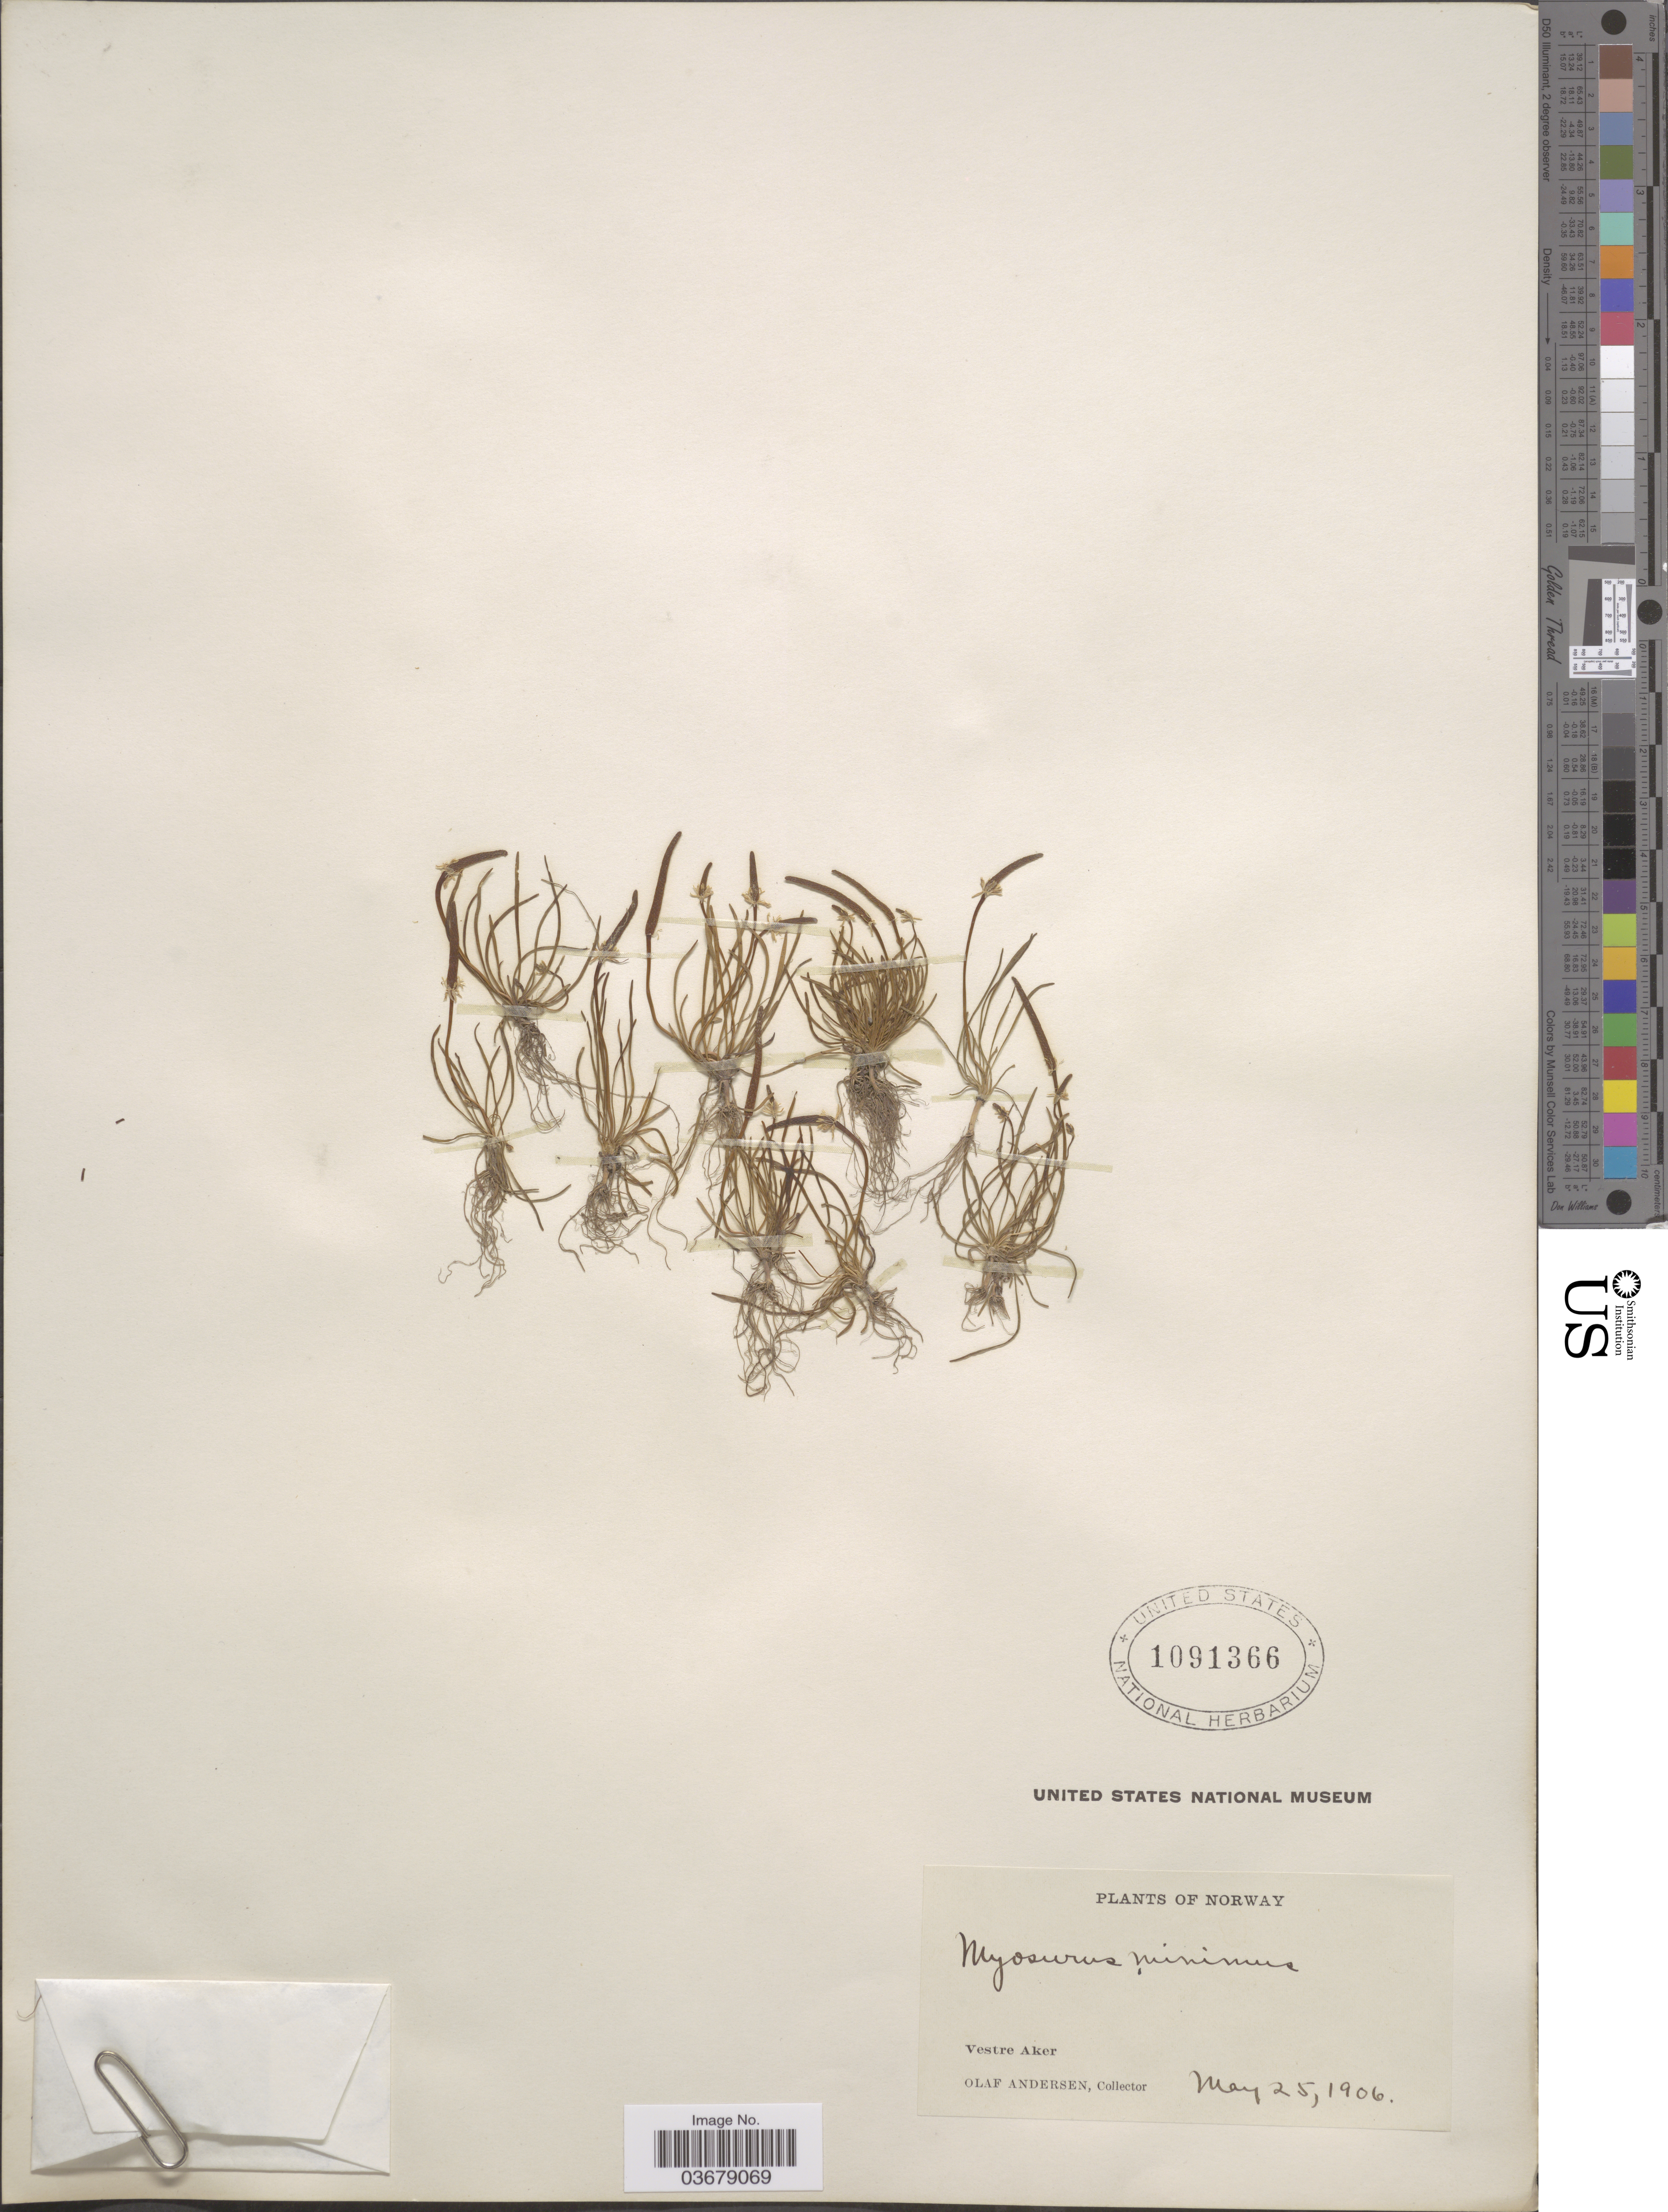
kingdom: Plantae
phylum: Tracheophyta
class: Magnoliopsida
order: Ranunculales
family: Ranunculaceae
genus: Myosurus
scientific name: Myosurus minimus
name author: L.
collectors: O. Andersen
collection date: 1906-05-25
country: Norway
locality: Vestre Aker.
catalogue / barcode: US 1091366